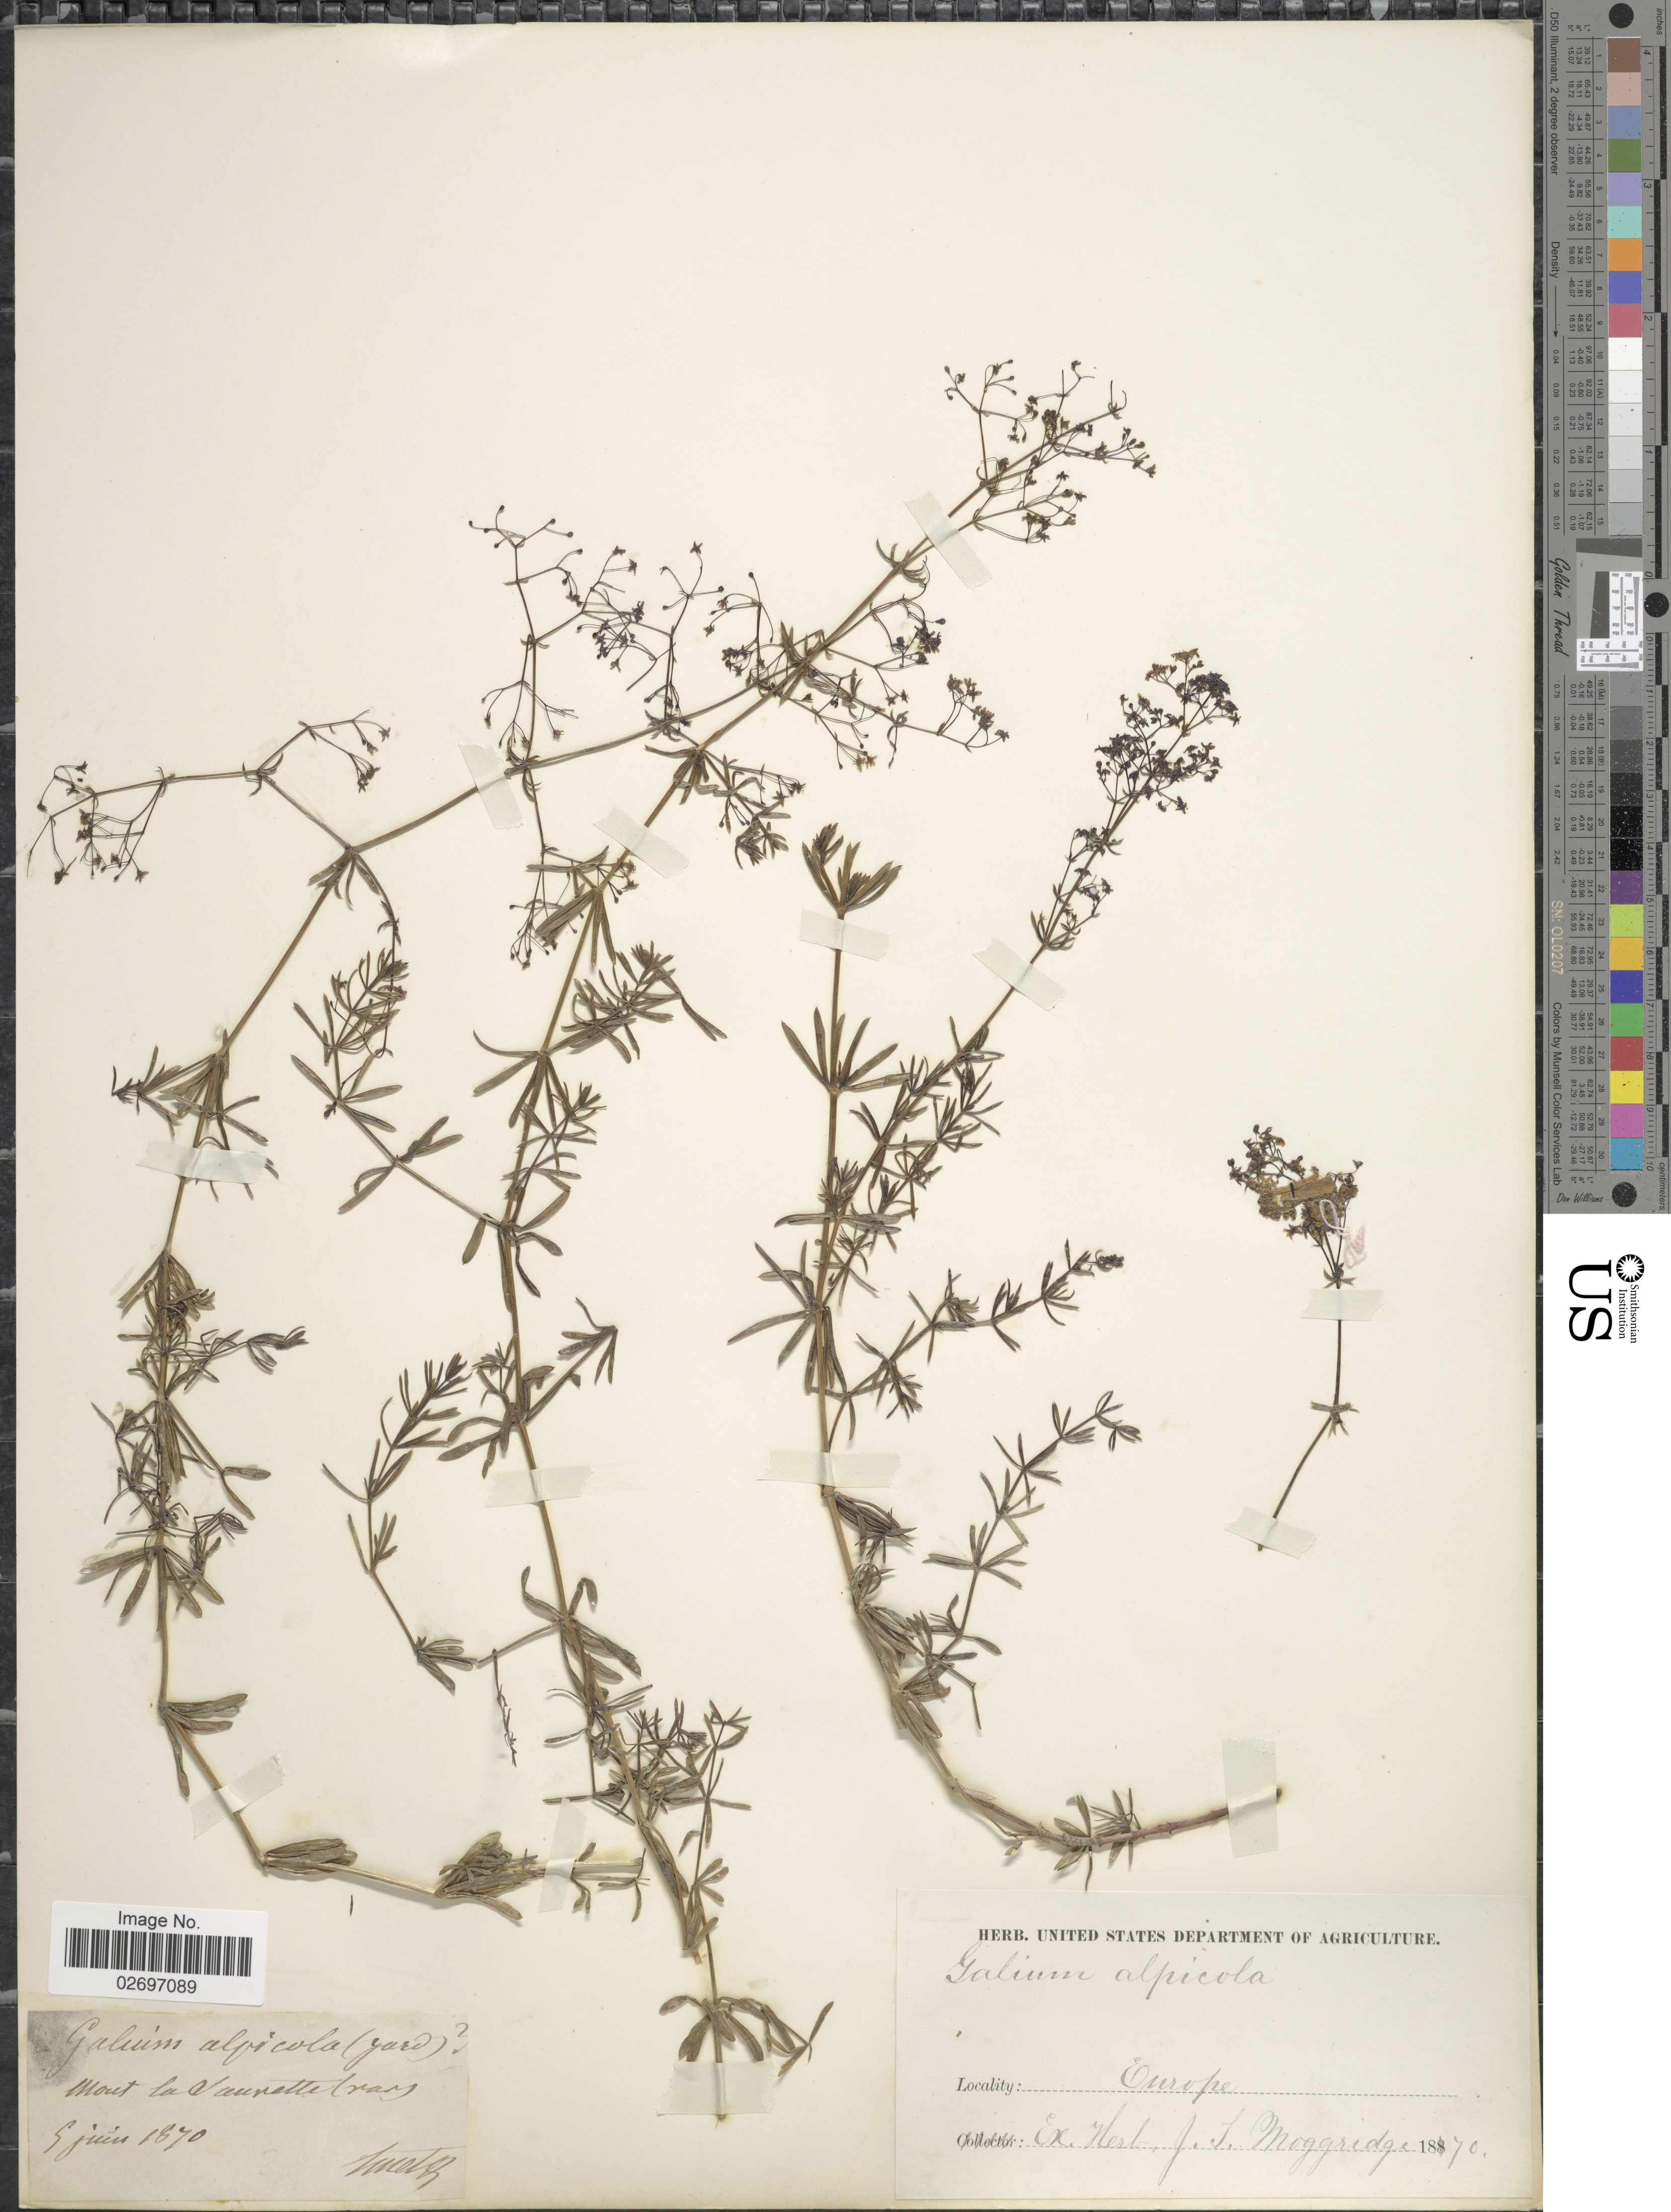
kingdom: Plantae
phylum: Tracheophyta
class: Magnoliopsida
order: Gentianales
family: Rubiaceae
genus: Galium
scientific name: Galium alpicola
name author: Jord.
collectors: -. Nuetz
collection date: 1870-06-09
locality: Mont la Dounette trans [interpreted]